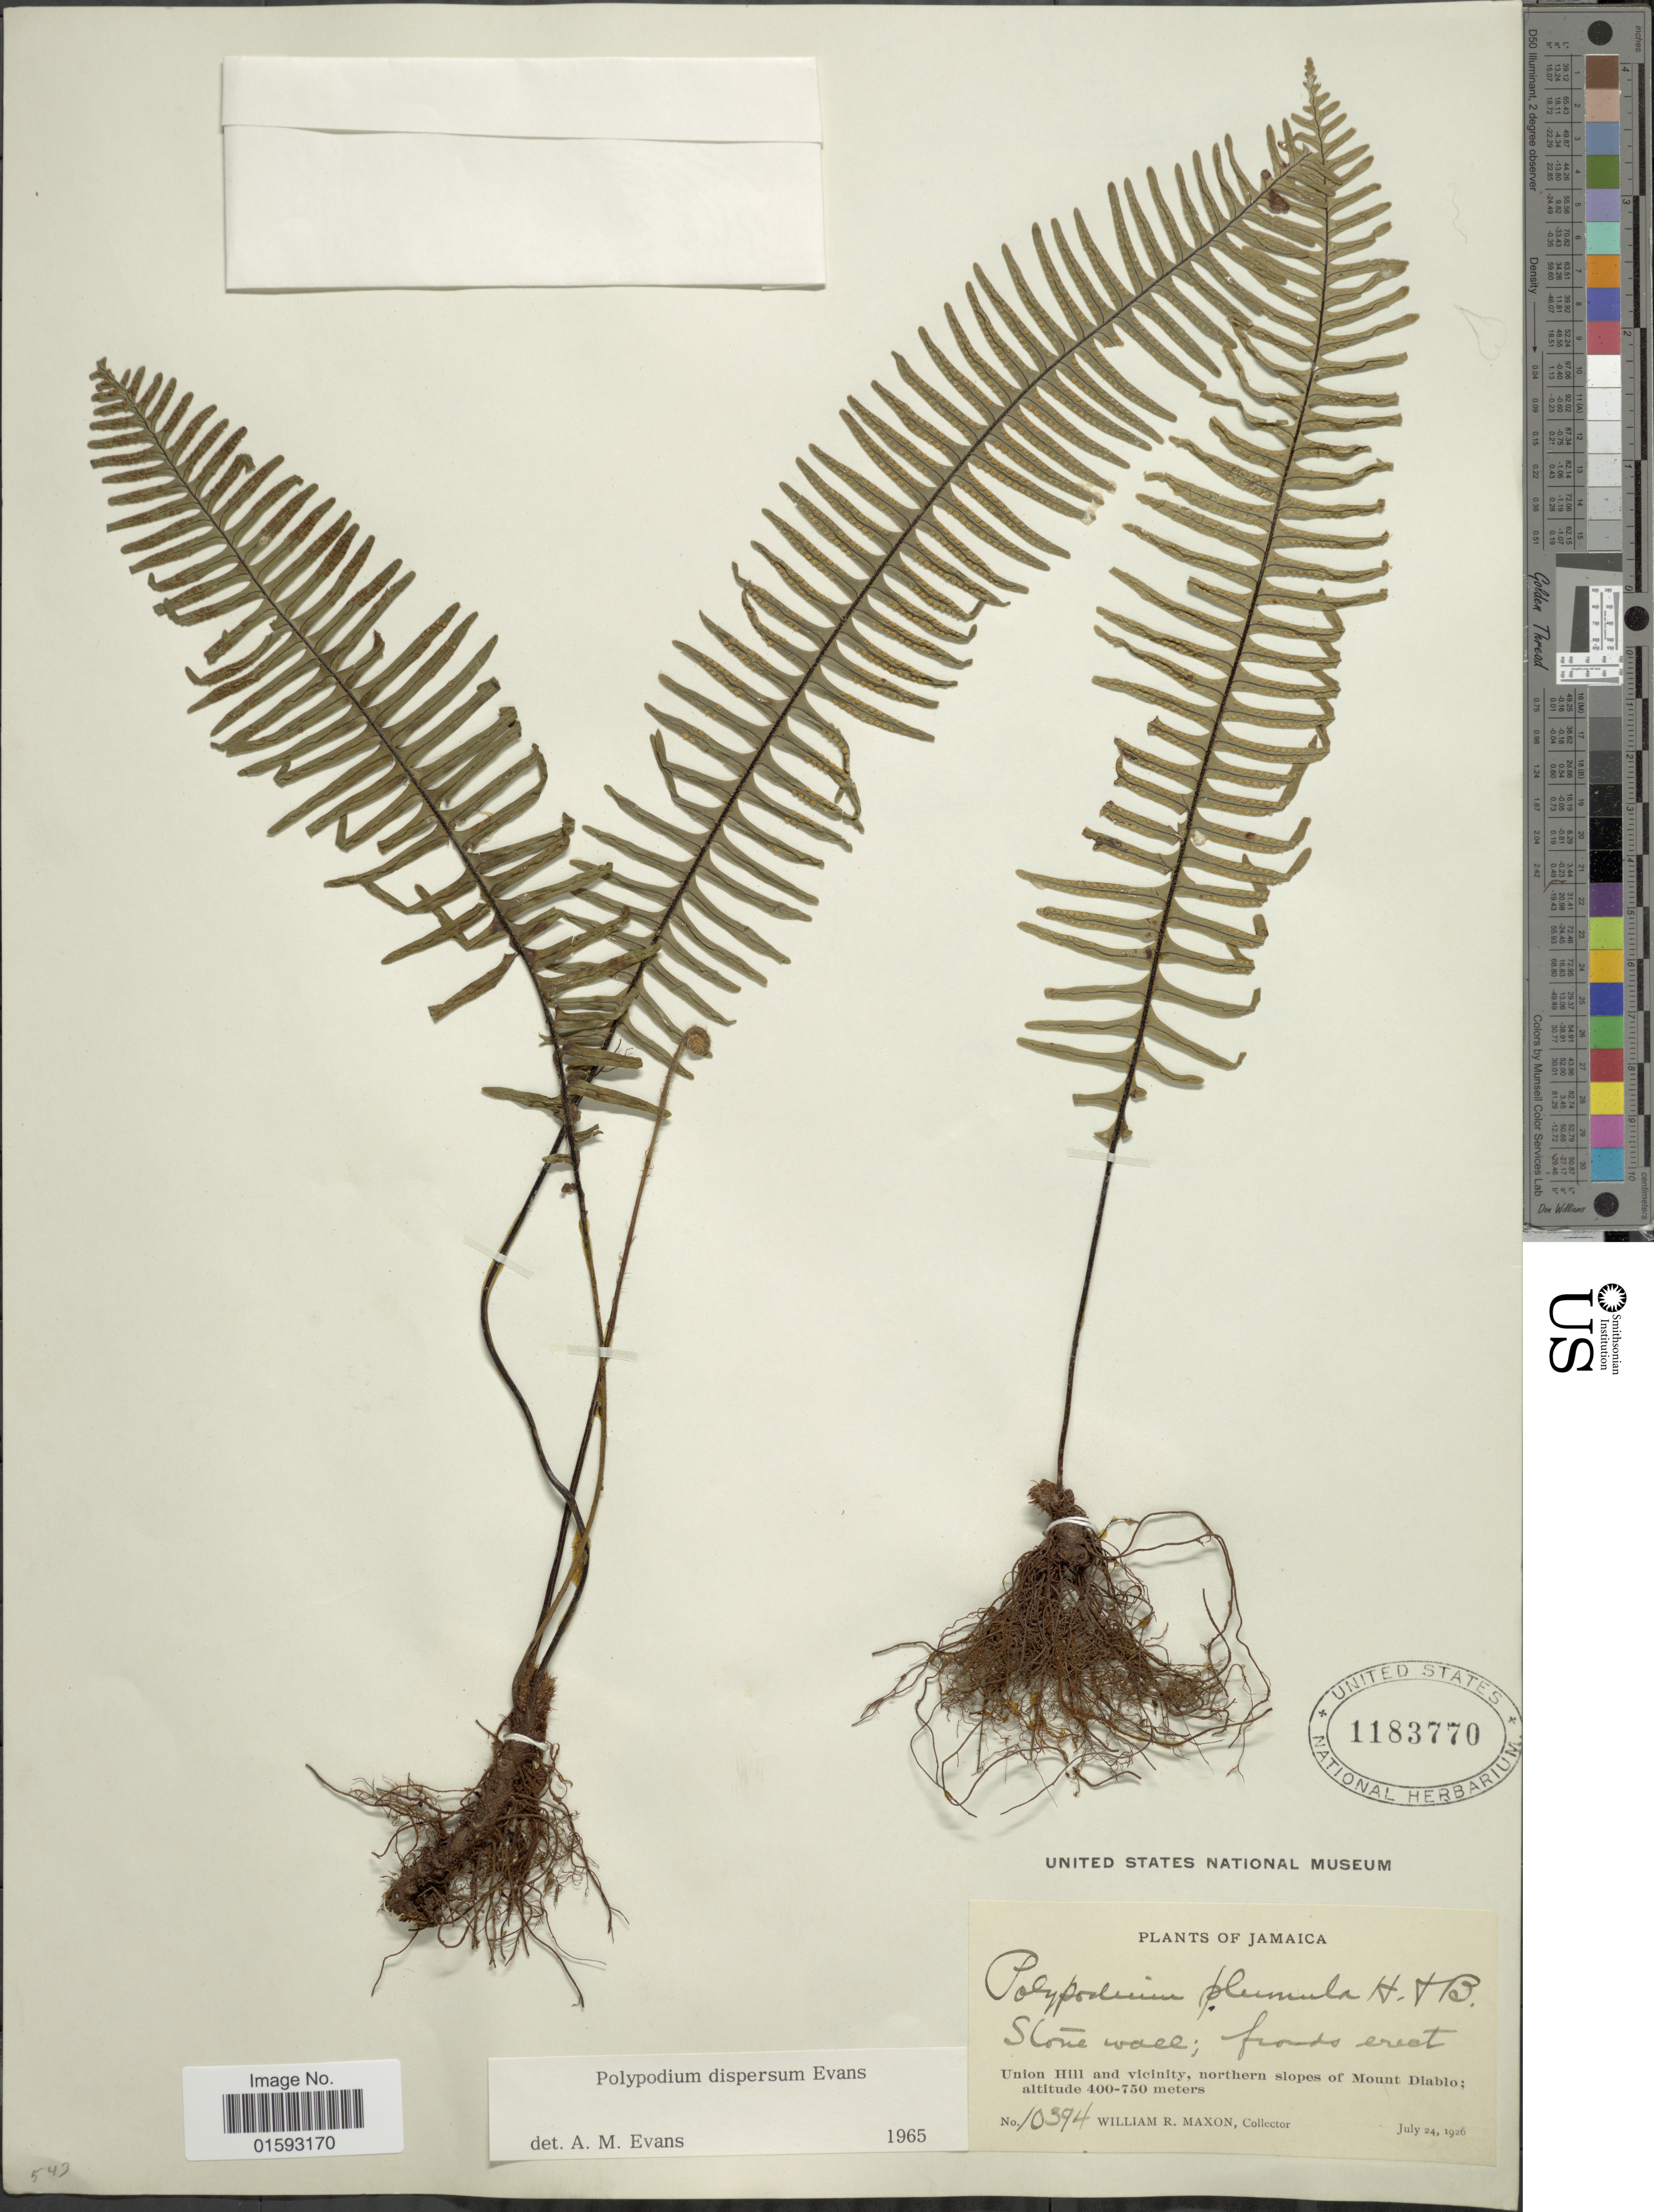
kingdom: Plantae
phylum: Tracheophyta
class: Polypodiopsida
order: Polypodiales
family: Polypodiaceae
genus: Pecluma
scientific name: Pecluma dispersa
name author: (A.M. Evans) M.G. Price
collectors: W. R. Maxon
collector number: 10394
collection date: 1926-07-24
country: Jamaica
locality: Union Hill and vicinity, northern slopes of Mount Diablo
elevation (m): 400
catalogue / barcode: US 1183770